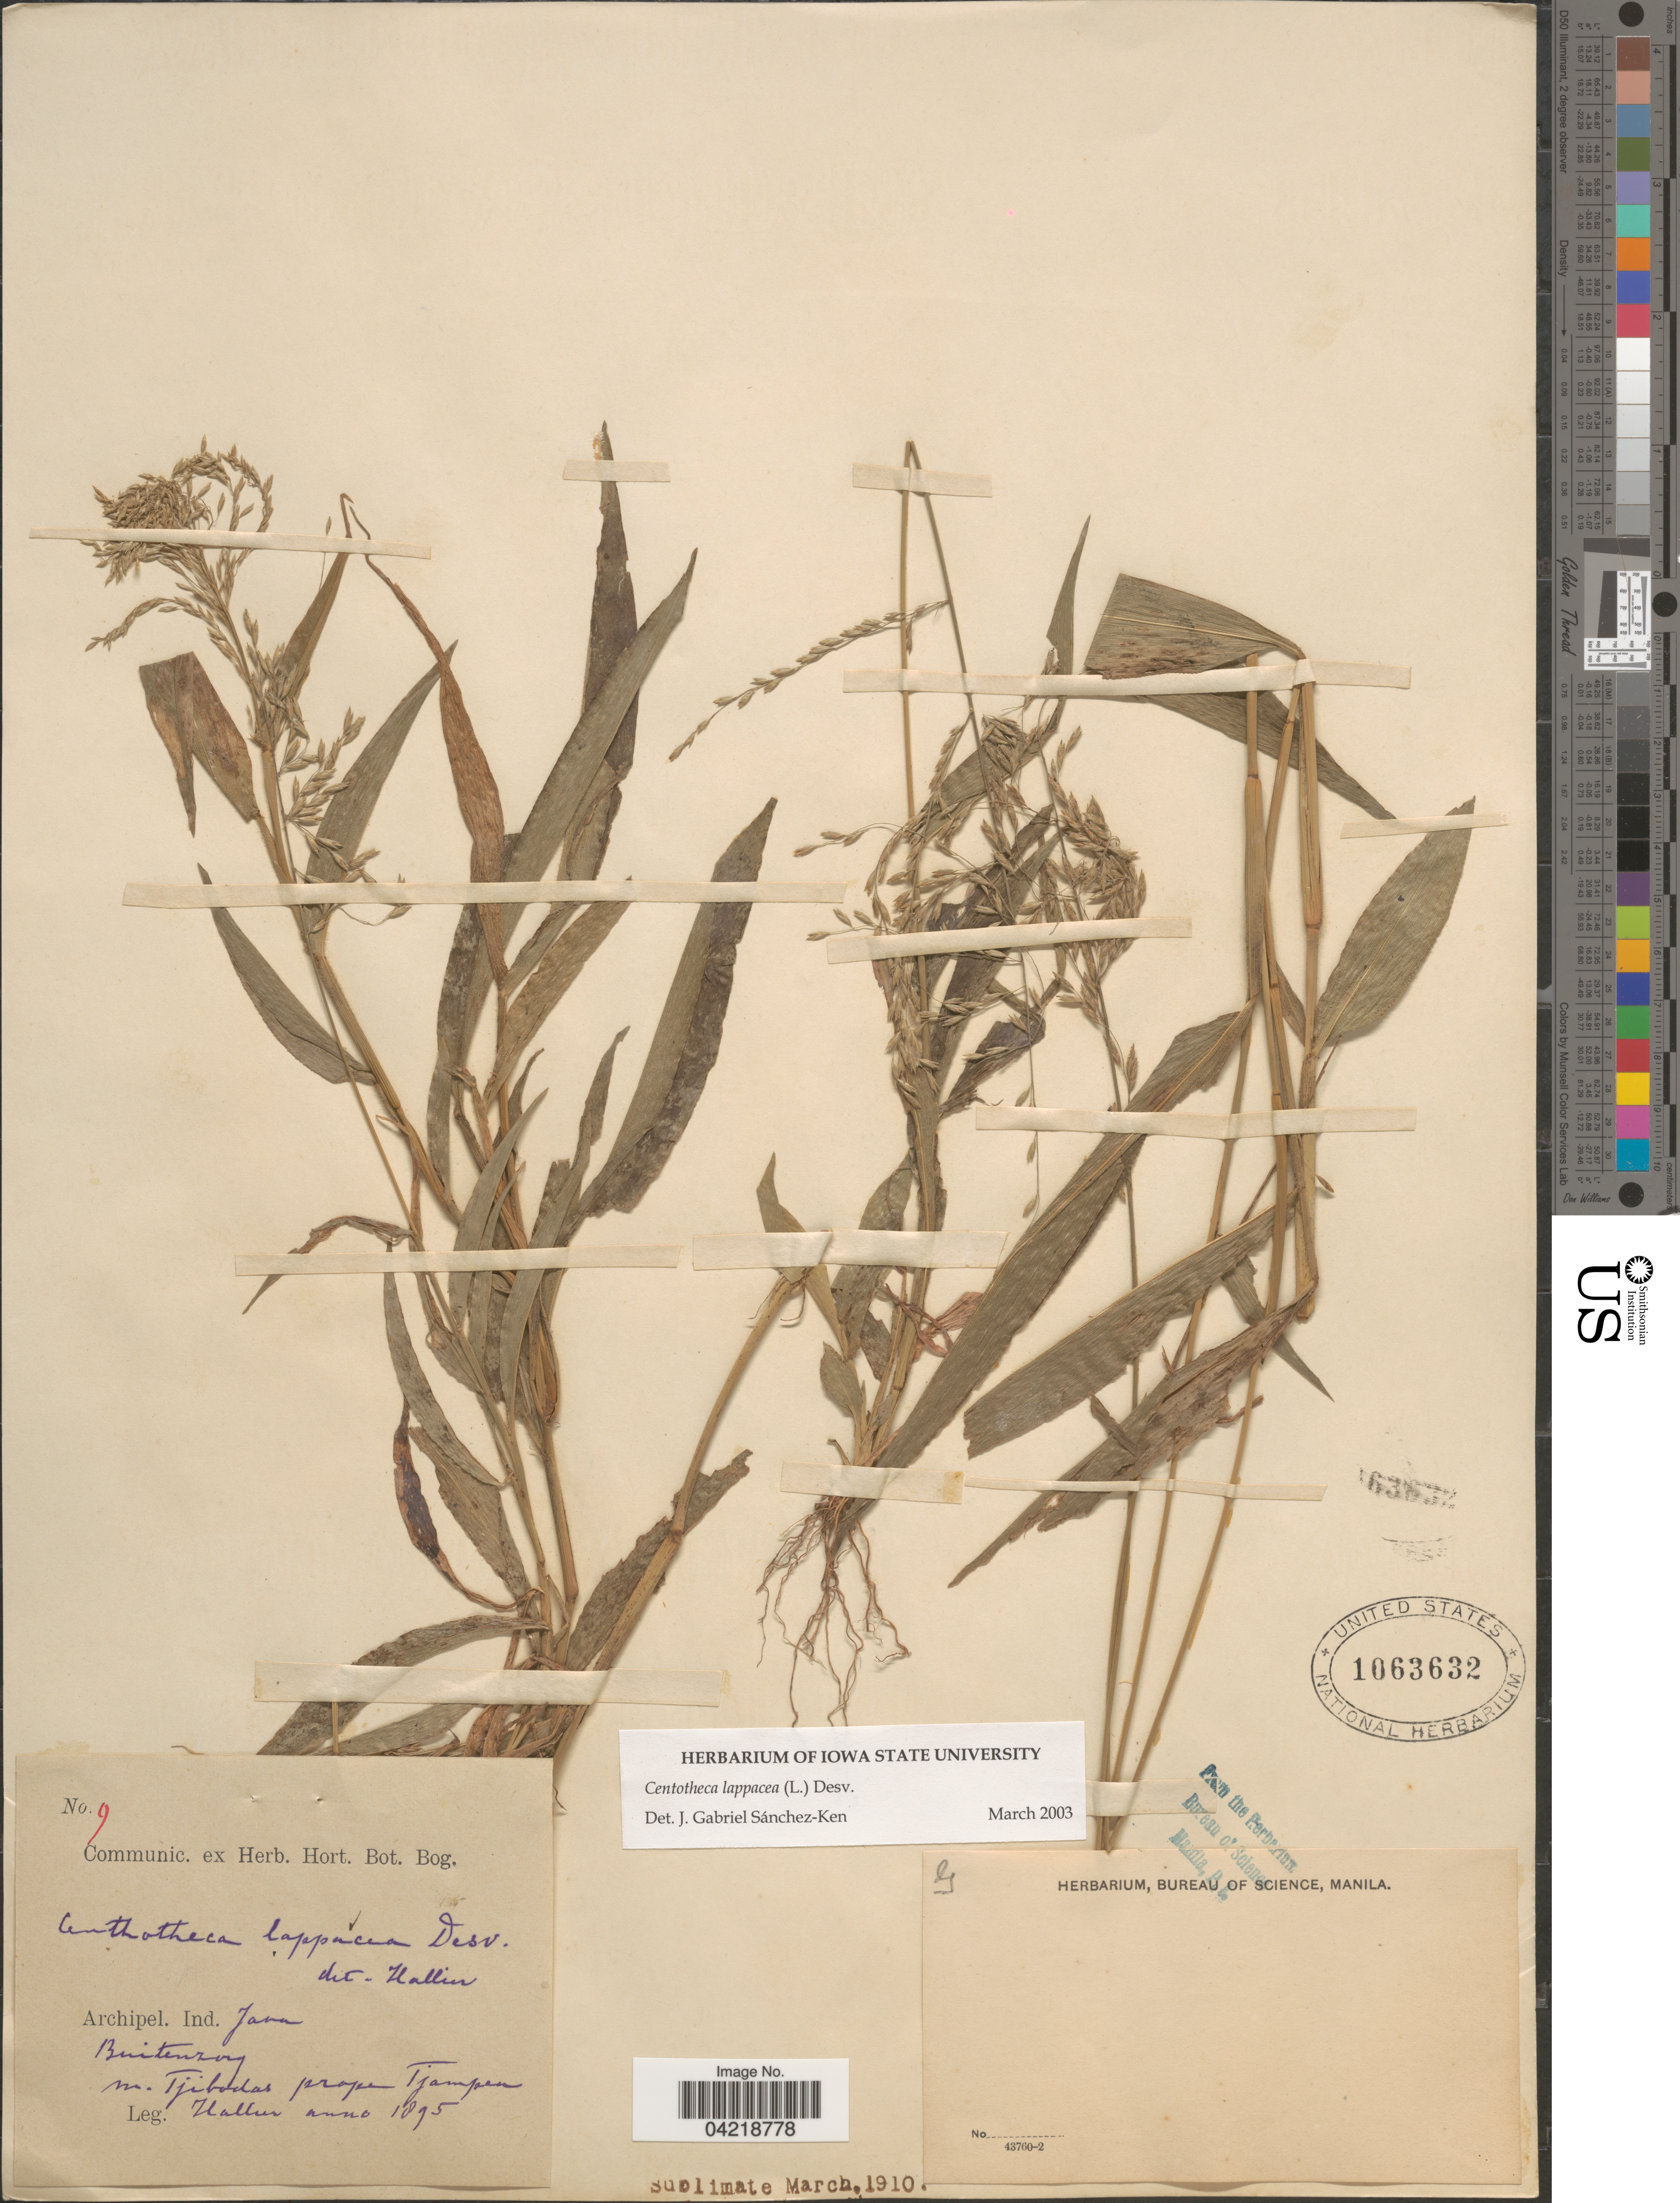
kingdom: Plantae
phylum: Tracheophyta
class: Liliopsida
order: Poales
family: Poaceae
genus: Centotheca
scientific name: Centotheca lappacea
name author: (L.) Desv.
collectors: Hallur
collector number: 9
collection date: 1895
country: Indonesia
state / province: Java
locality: Archipel. Ind. Buitenzorg. [illegible text] Tjibodas prope Tjampen.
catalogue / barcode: US 1063632